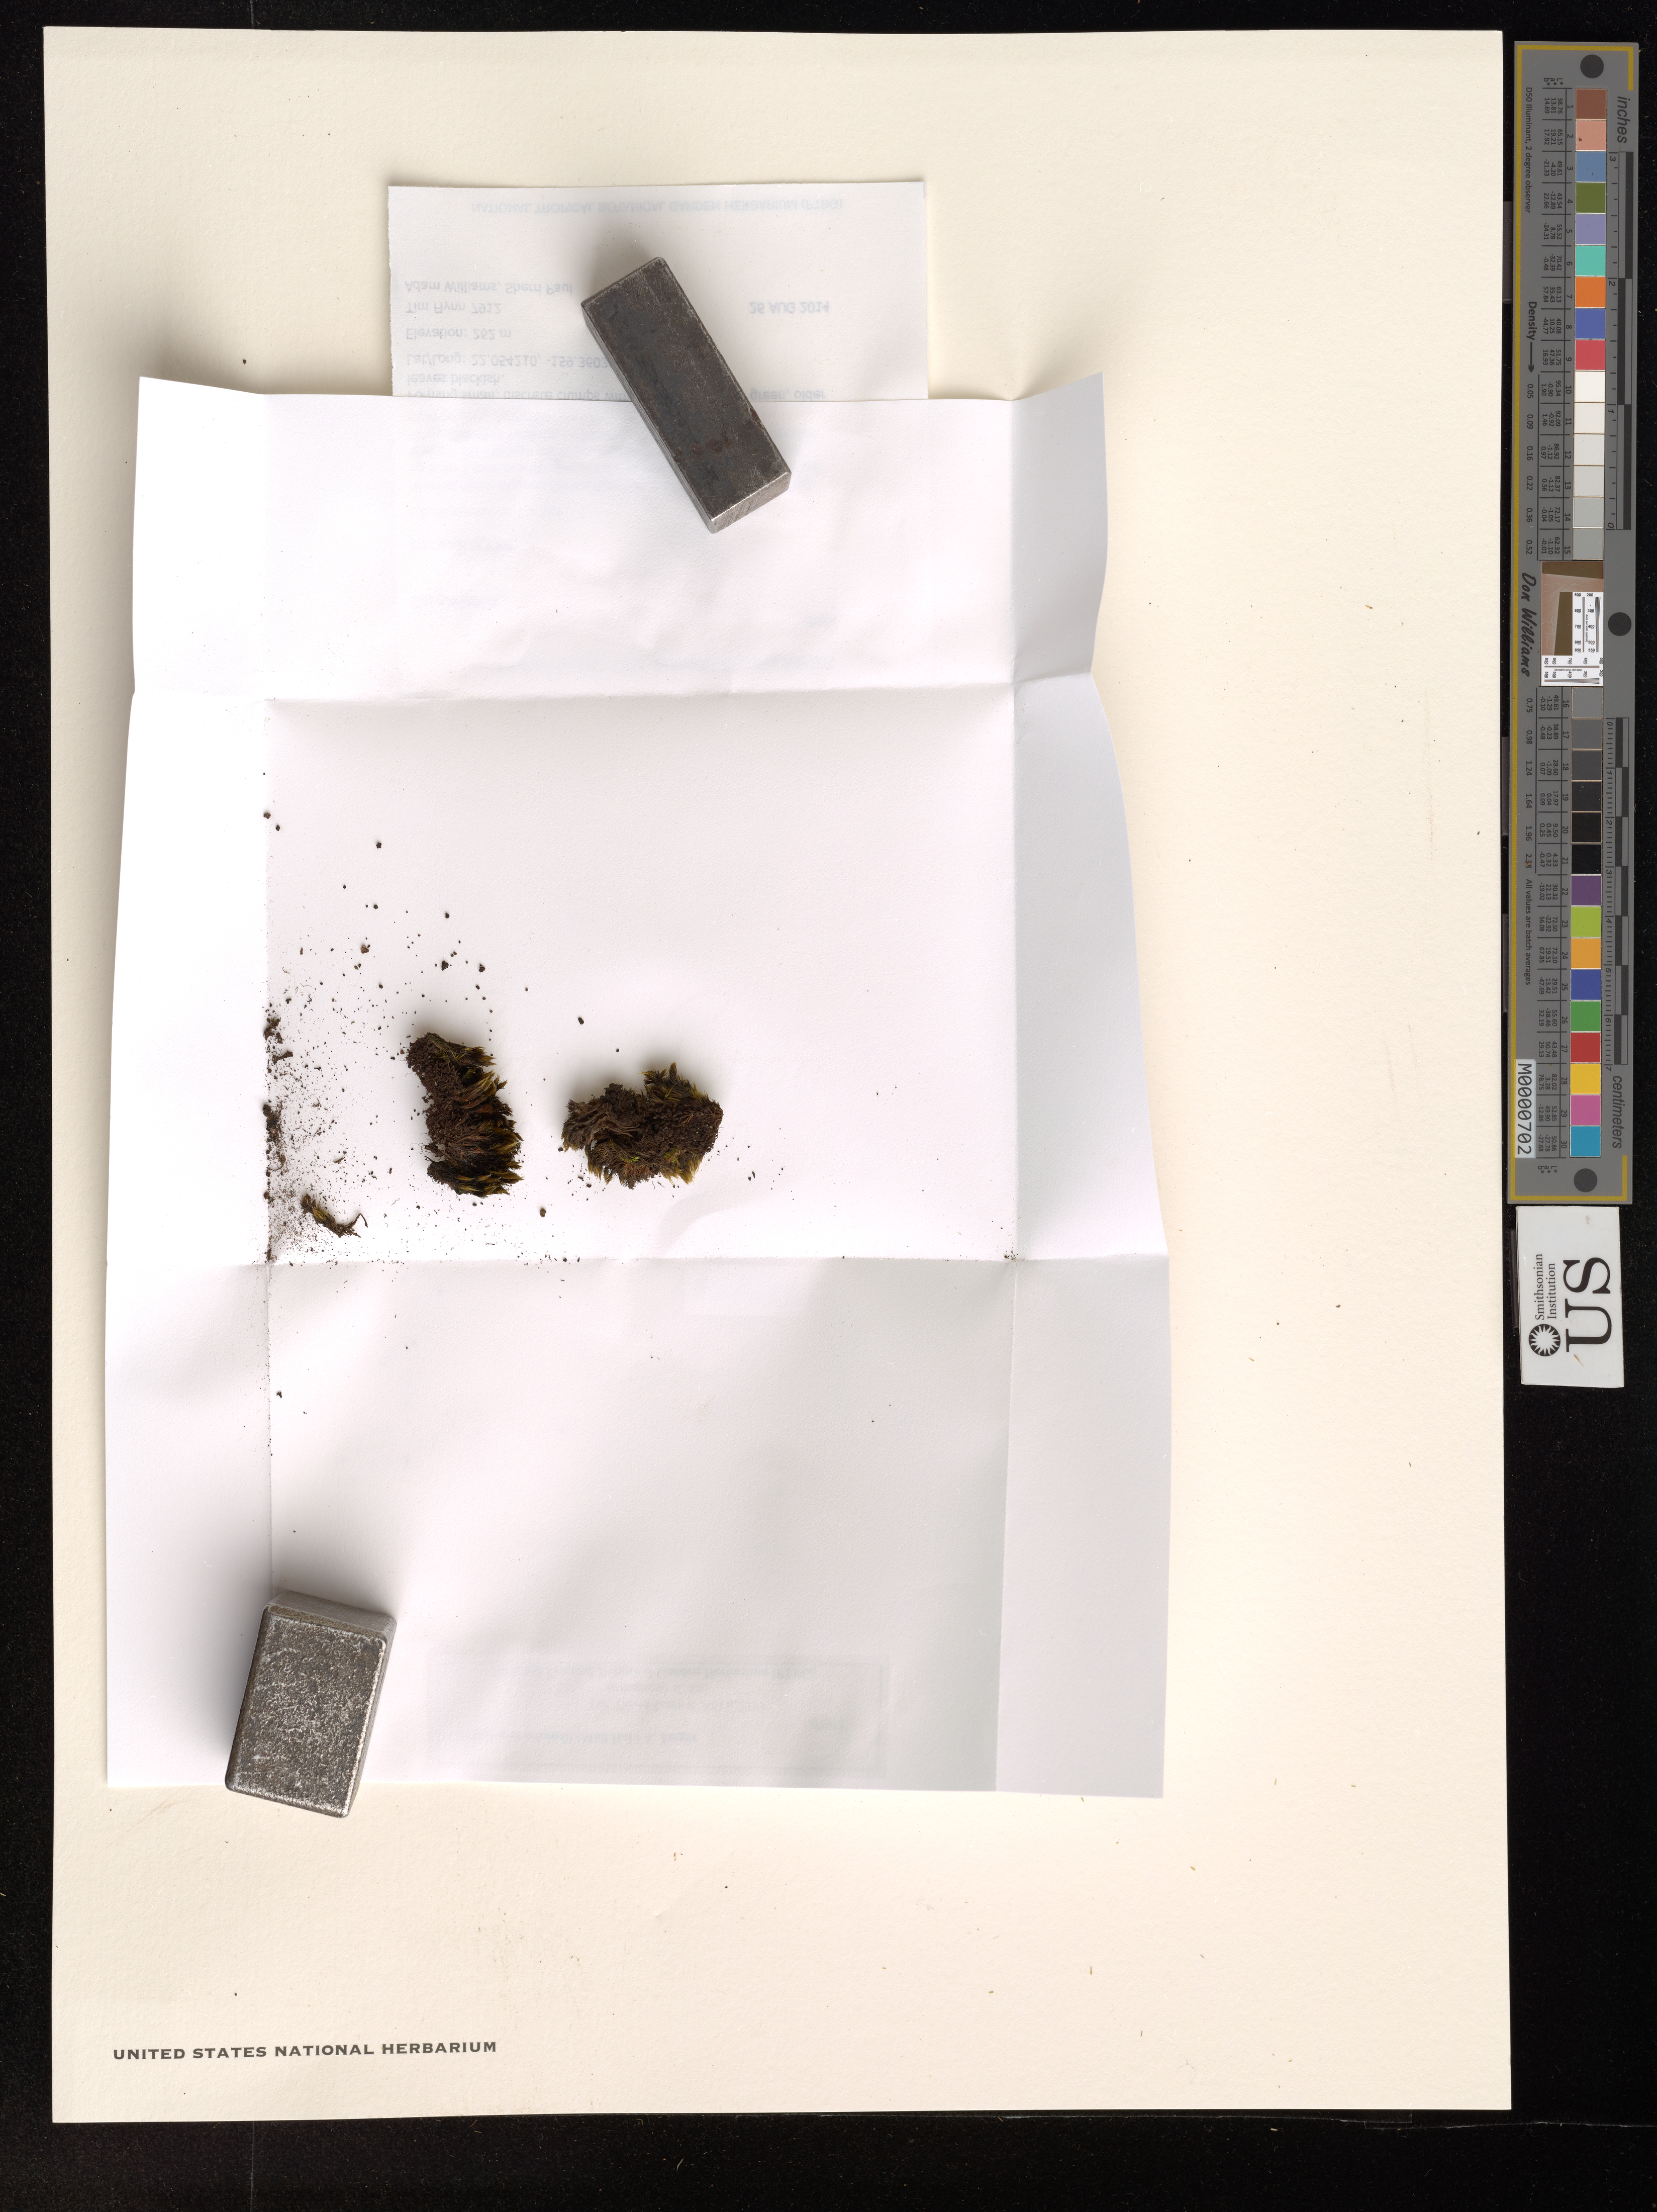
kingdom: Plantae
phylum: Bryophyta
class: Bryopsida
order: Dicranales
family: Leucobryaceae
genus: Campylopus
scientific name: Campylopus schmidii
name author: (Müll. Hal.) A. Jaeger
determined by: Toren, David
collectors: T. Flynn, A. Williams & S. Paul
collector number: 7912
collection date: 2014-08-26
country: United States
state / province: Hawaii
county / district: Kauai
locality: The Hawaiian Islands. Kauai Kawaihau District. Nounou Mtns, Nounou Forest Reserve, E of Kuamoo Nounou Trail up from 1 mile marker.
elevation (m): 262